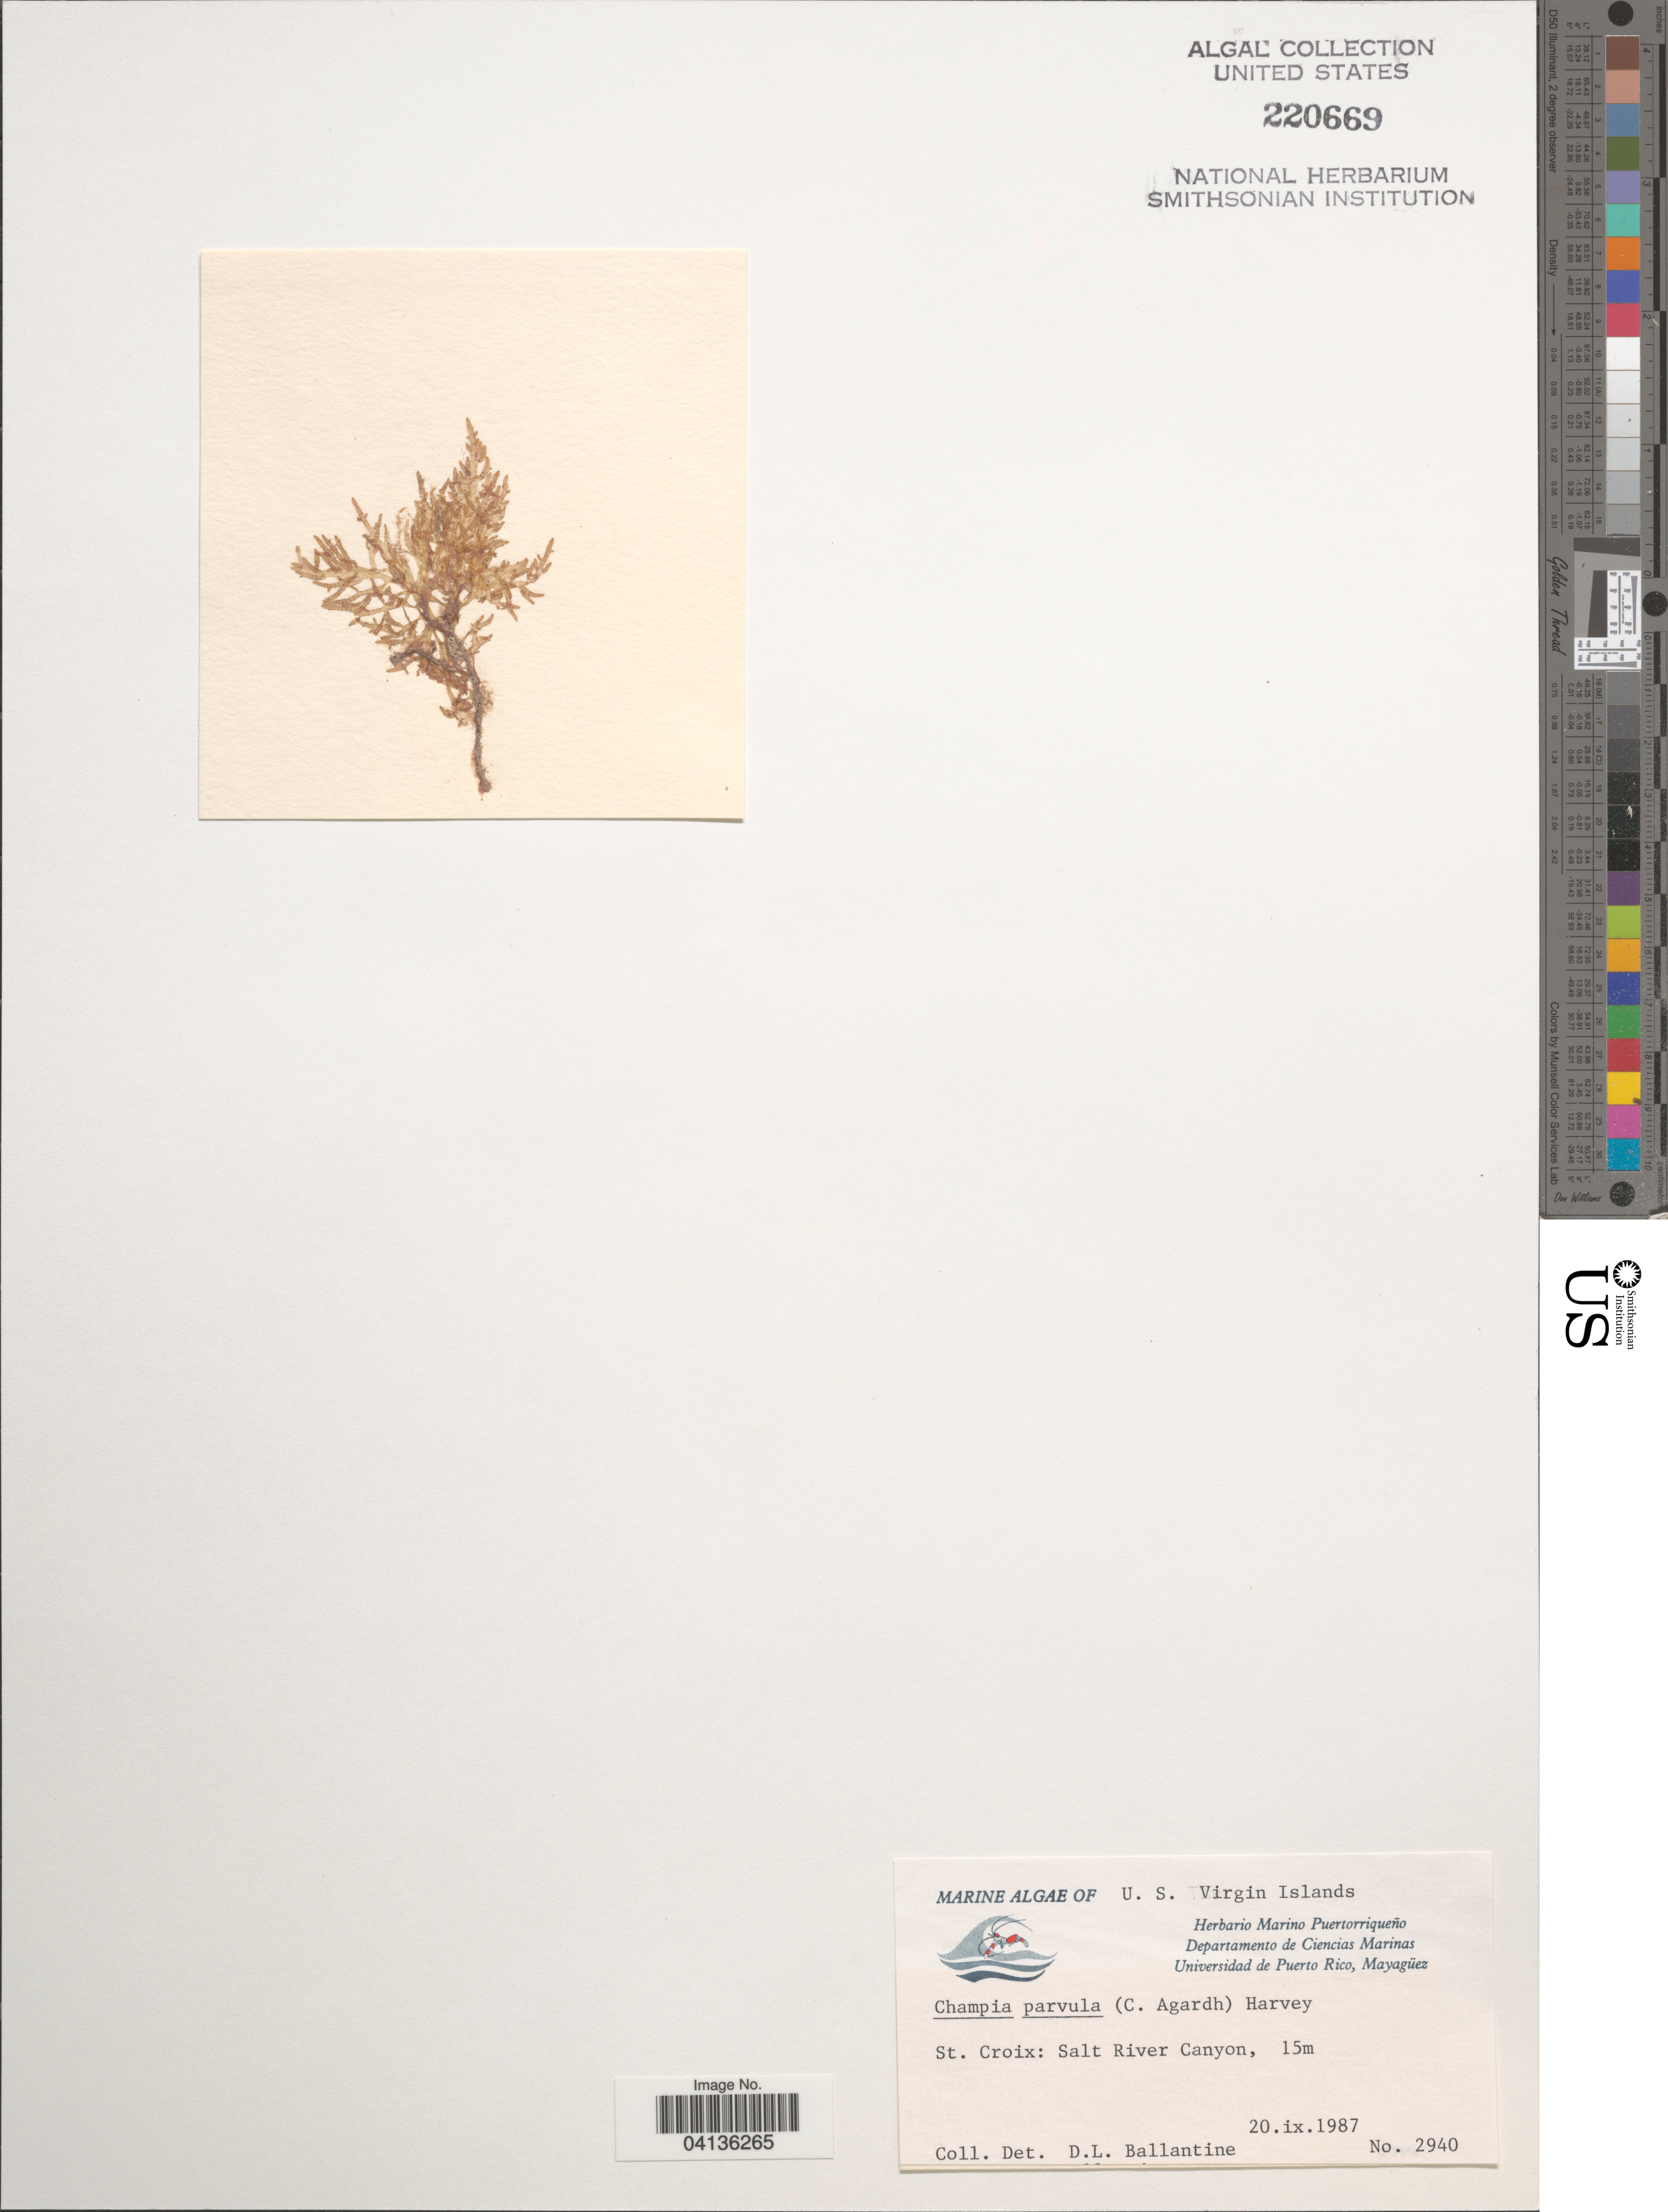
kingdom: Plantae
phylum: Rhodophyta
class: Florideophyceae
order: Rhodymeniales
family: Champiaceae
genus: Champia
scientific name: Champia parvula var. prostrata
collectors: D.L. Ballantine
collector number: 2940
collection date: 1987-09-20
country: U.S. Virgin Islands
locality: St. Croix: Salt River Canyon.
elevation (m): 15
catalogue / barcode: US 220669